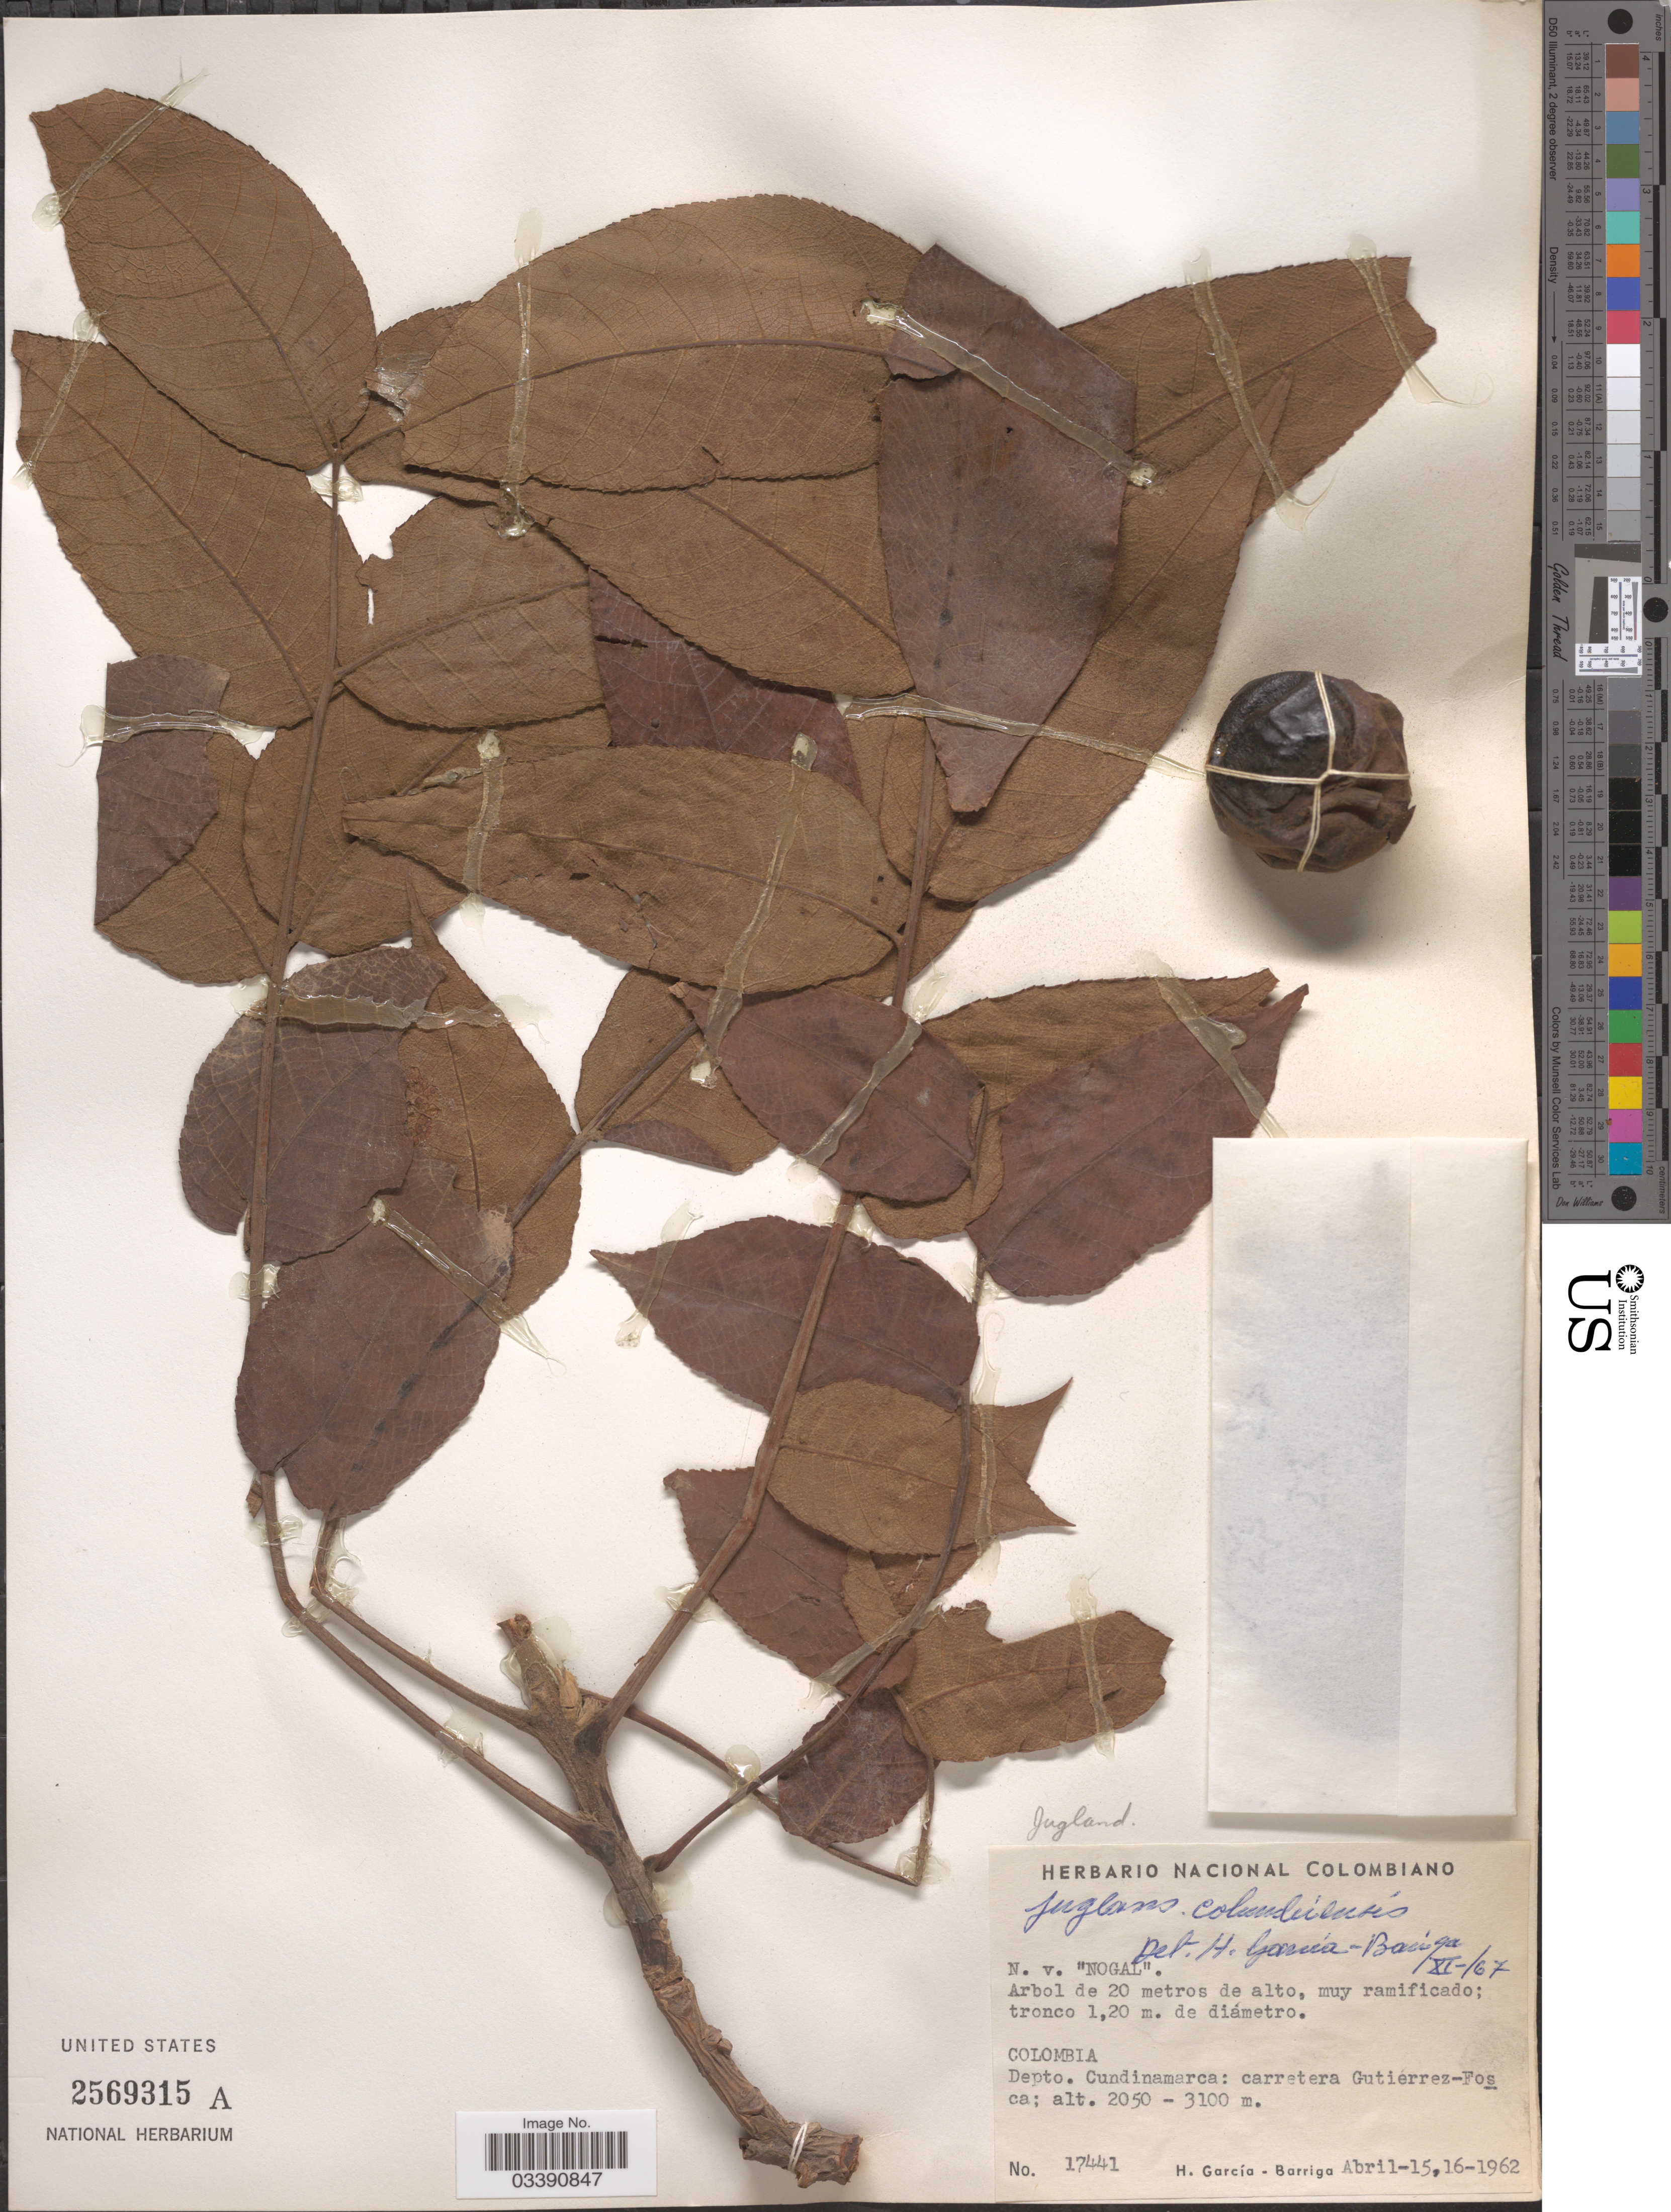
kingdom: Plantae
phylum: Tracheophyta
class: Magnoliopsida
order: Fagales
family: Juglandaceae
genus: Juglans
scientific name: Juglans columbiensis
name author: Dode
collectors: H. García Barriga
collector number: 17441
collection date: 1962-04-15/1962-04-16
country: Colombia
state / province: Cundinamarca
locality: Depto. Cundinamarca: carretera Gutierrez-Fosca.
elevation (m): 2050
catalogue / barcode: US 2569315A